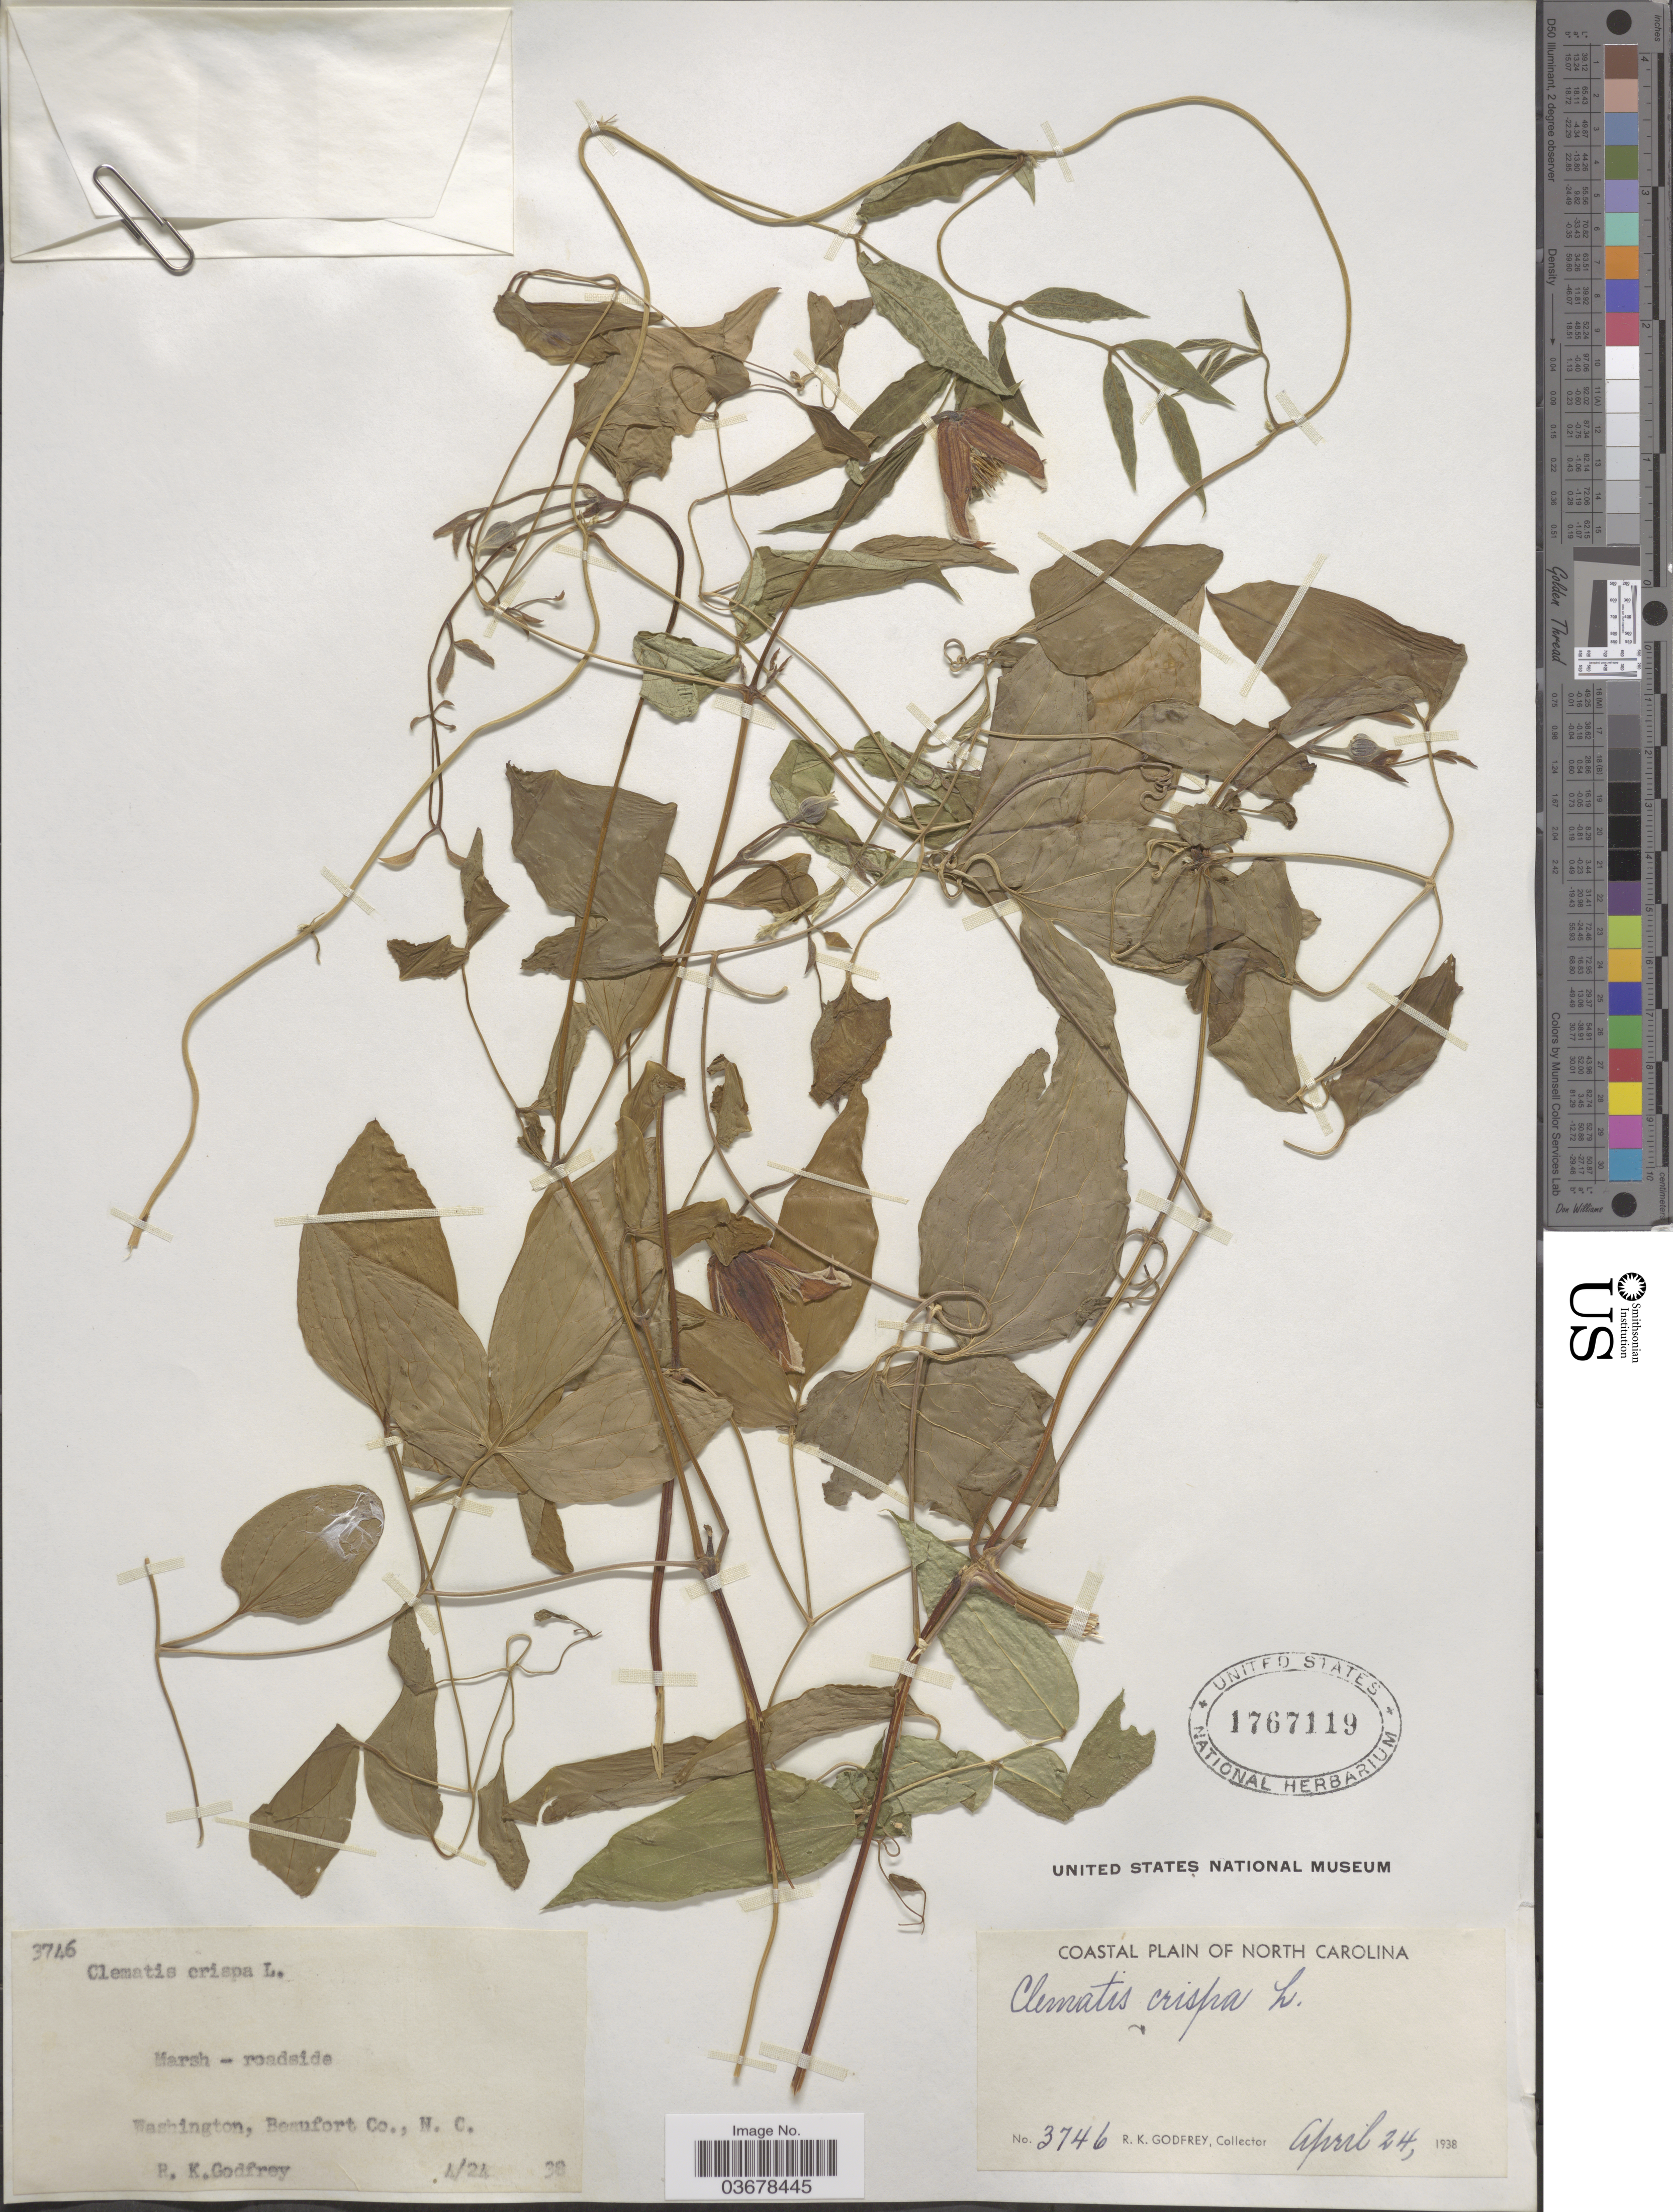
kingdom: Plantae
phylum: Tracheophyta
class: Magnoliopsida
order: Ranunculales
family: Ranunculaceae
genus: Clematis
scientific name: Clematis viorna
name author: L.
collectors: R. K. Godfrey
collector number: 3746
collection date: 1938-04-24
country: United States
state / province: North Carolina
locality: Coastal Plain of North Carolina. Marsh - roadside. Washington, Beaufort Co.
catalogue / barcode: US 1767119